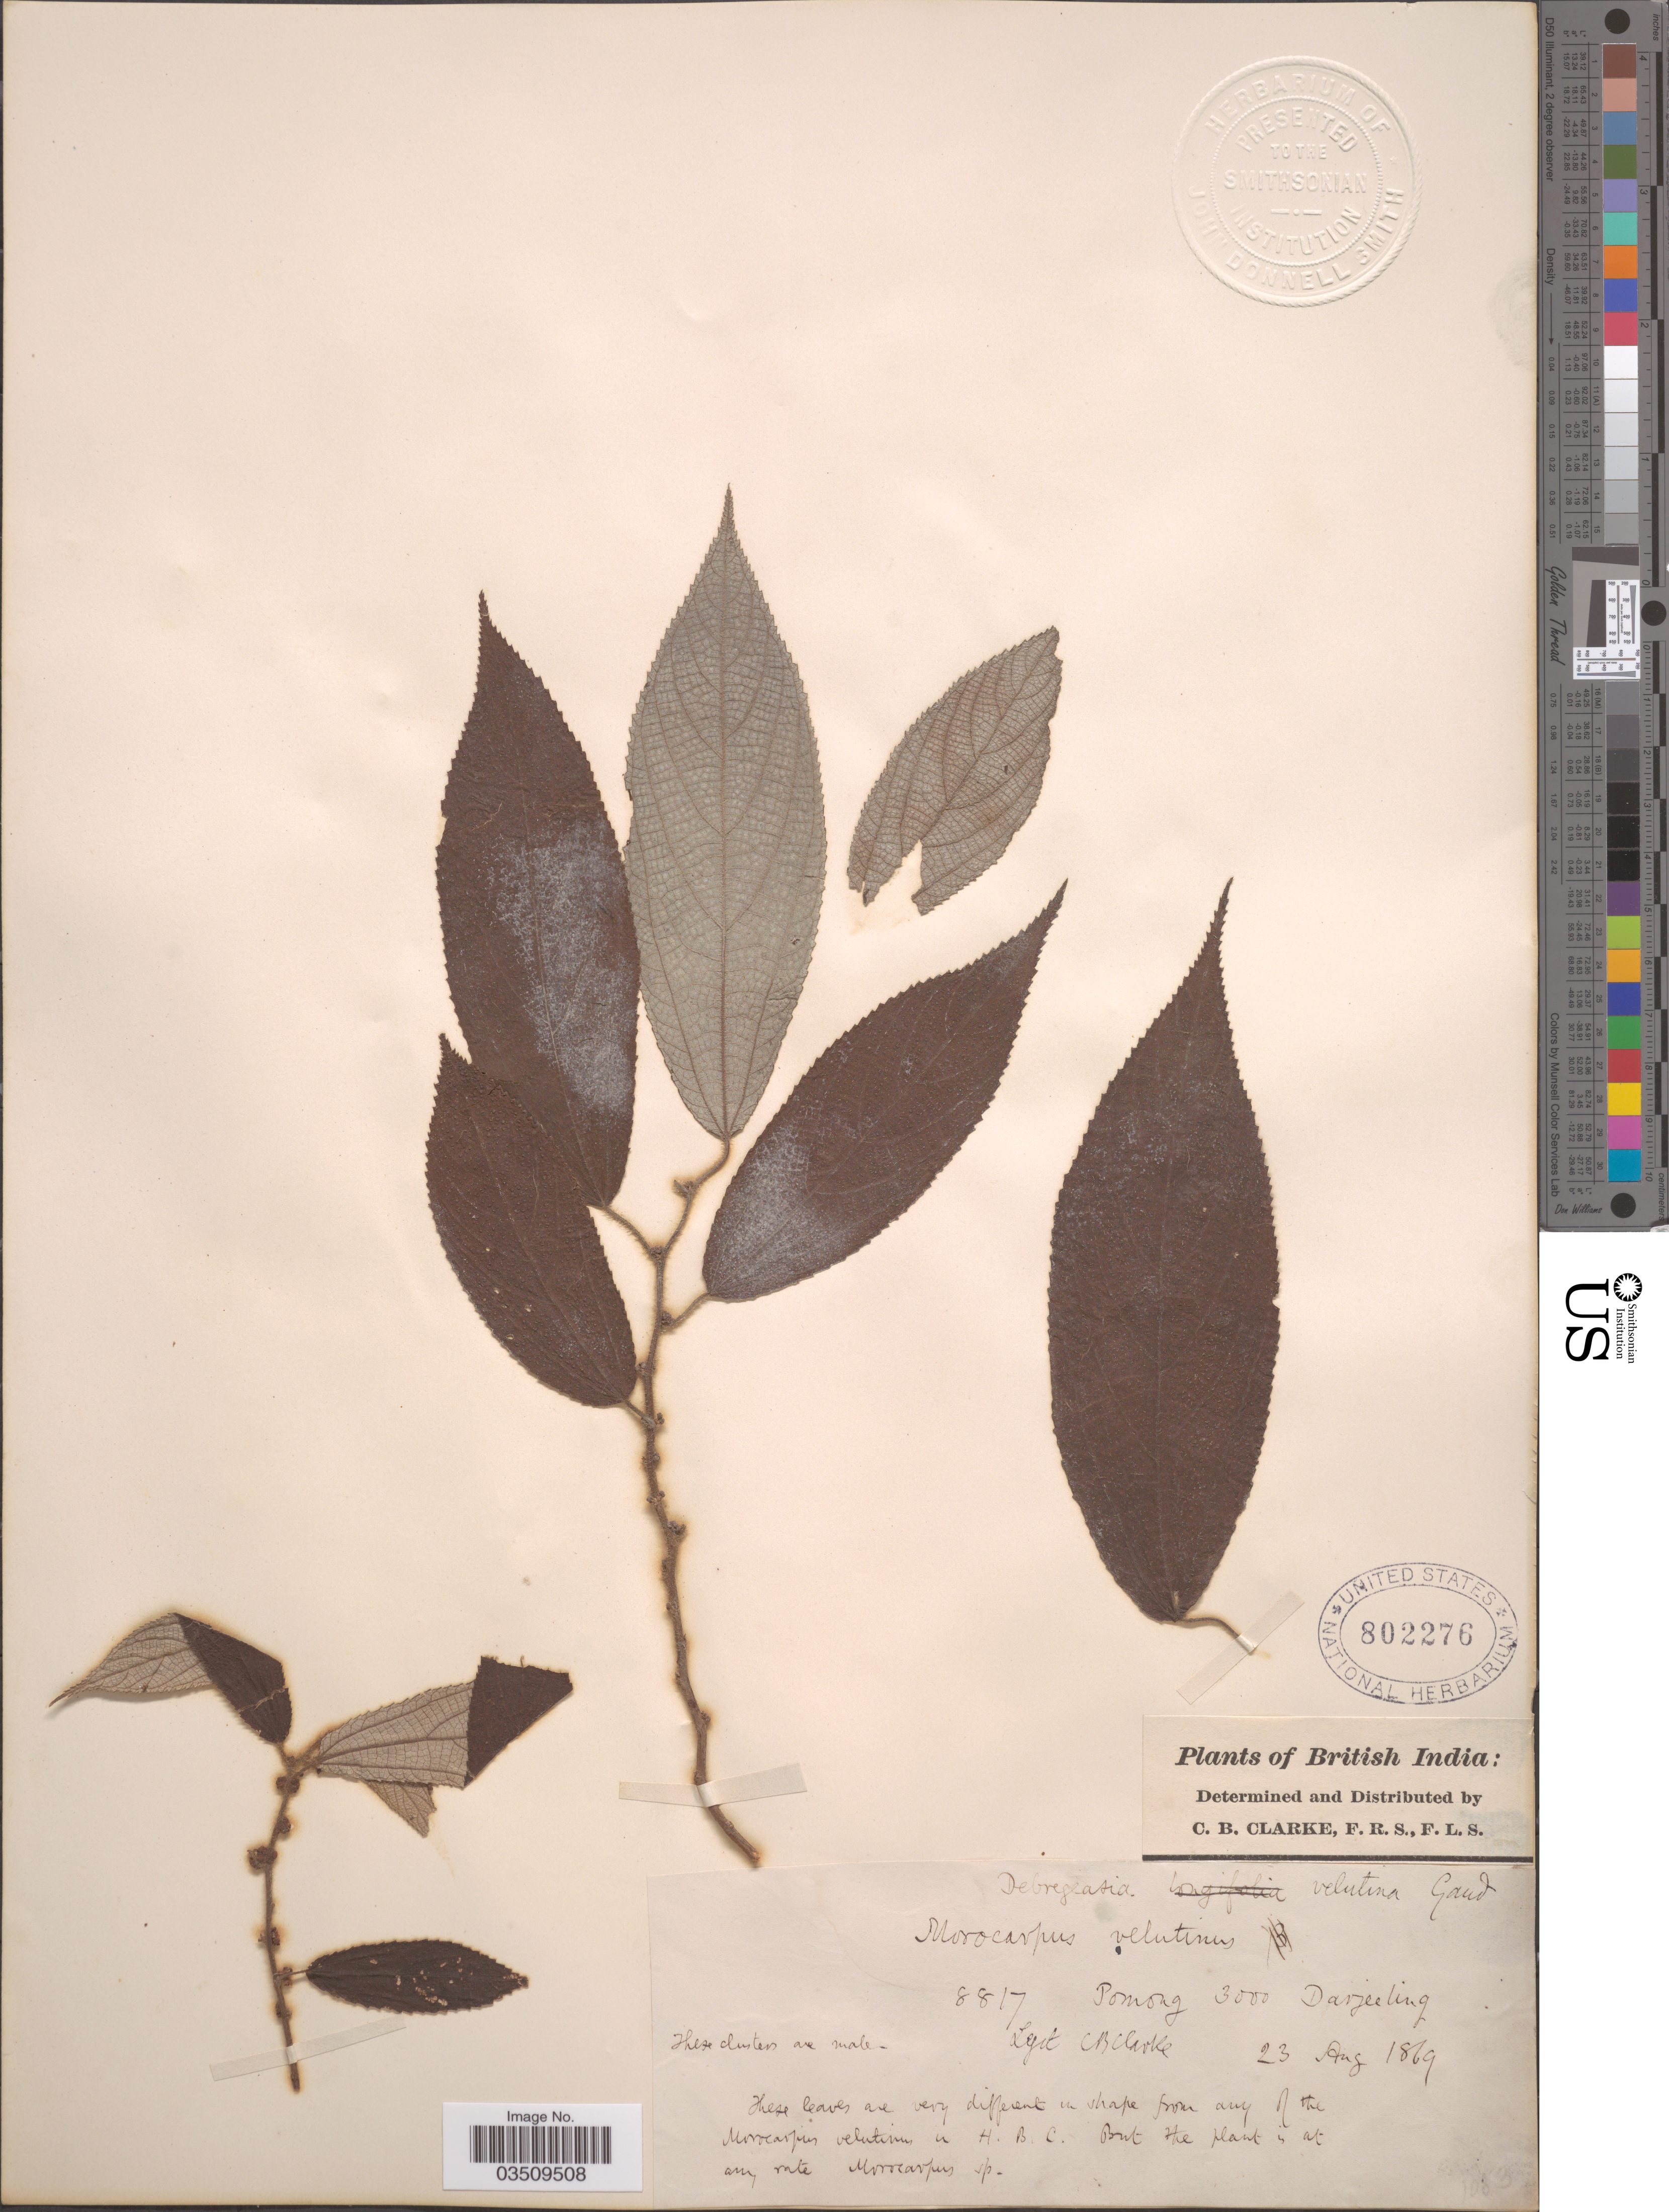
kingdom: Plantae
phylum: Tracheophyta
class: Magnoliopsida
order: Rosales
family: Urticaceae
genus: Debregeasia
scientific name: Debregeasia velutina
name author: Gaudich.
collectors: C. B. Clarke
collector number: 8817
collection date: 1869-08-23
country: India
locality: British India. Pomong, Darjeeling.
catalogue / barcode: US 802276